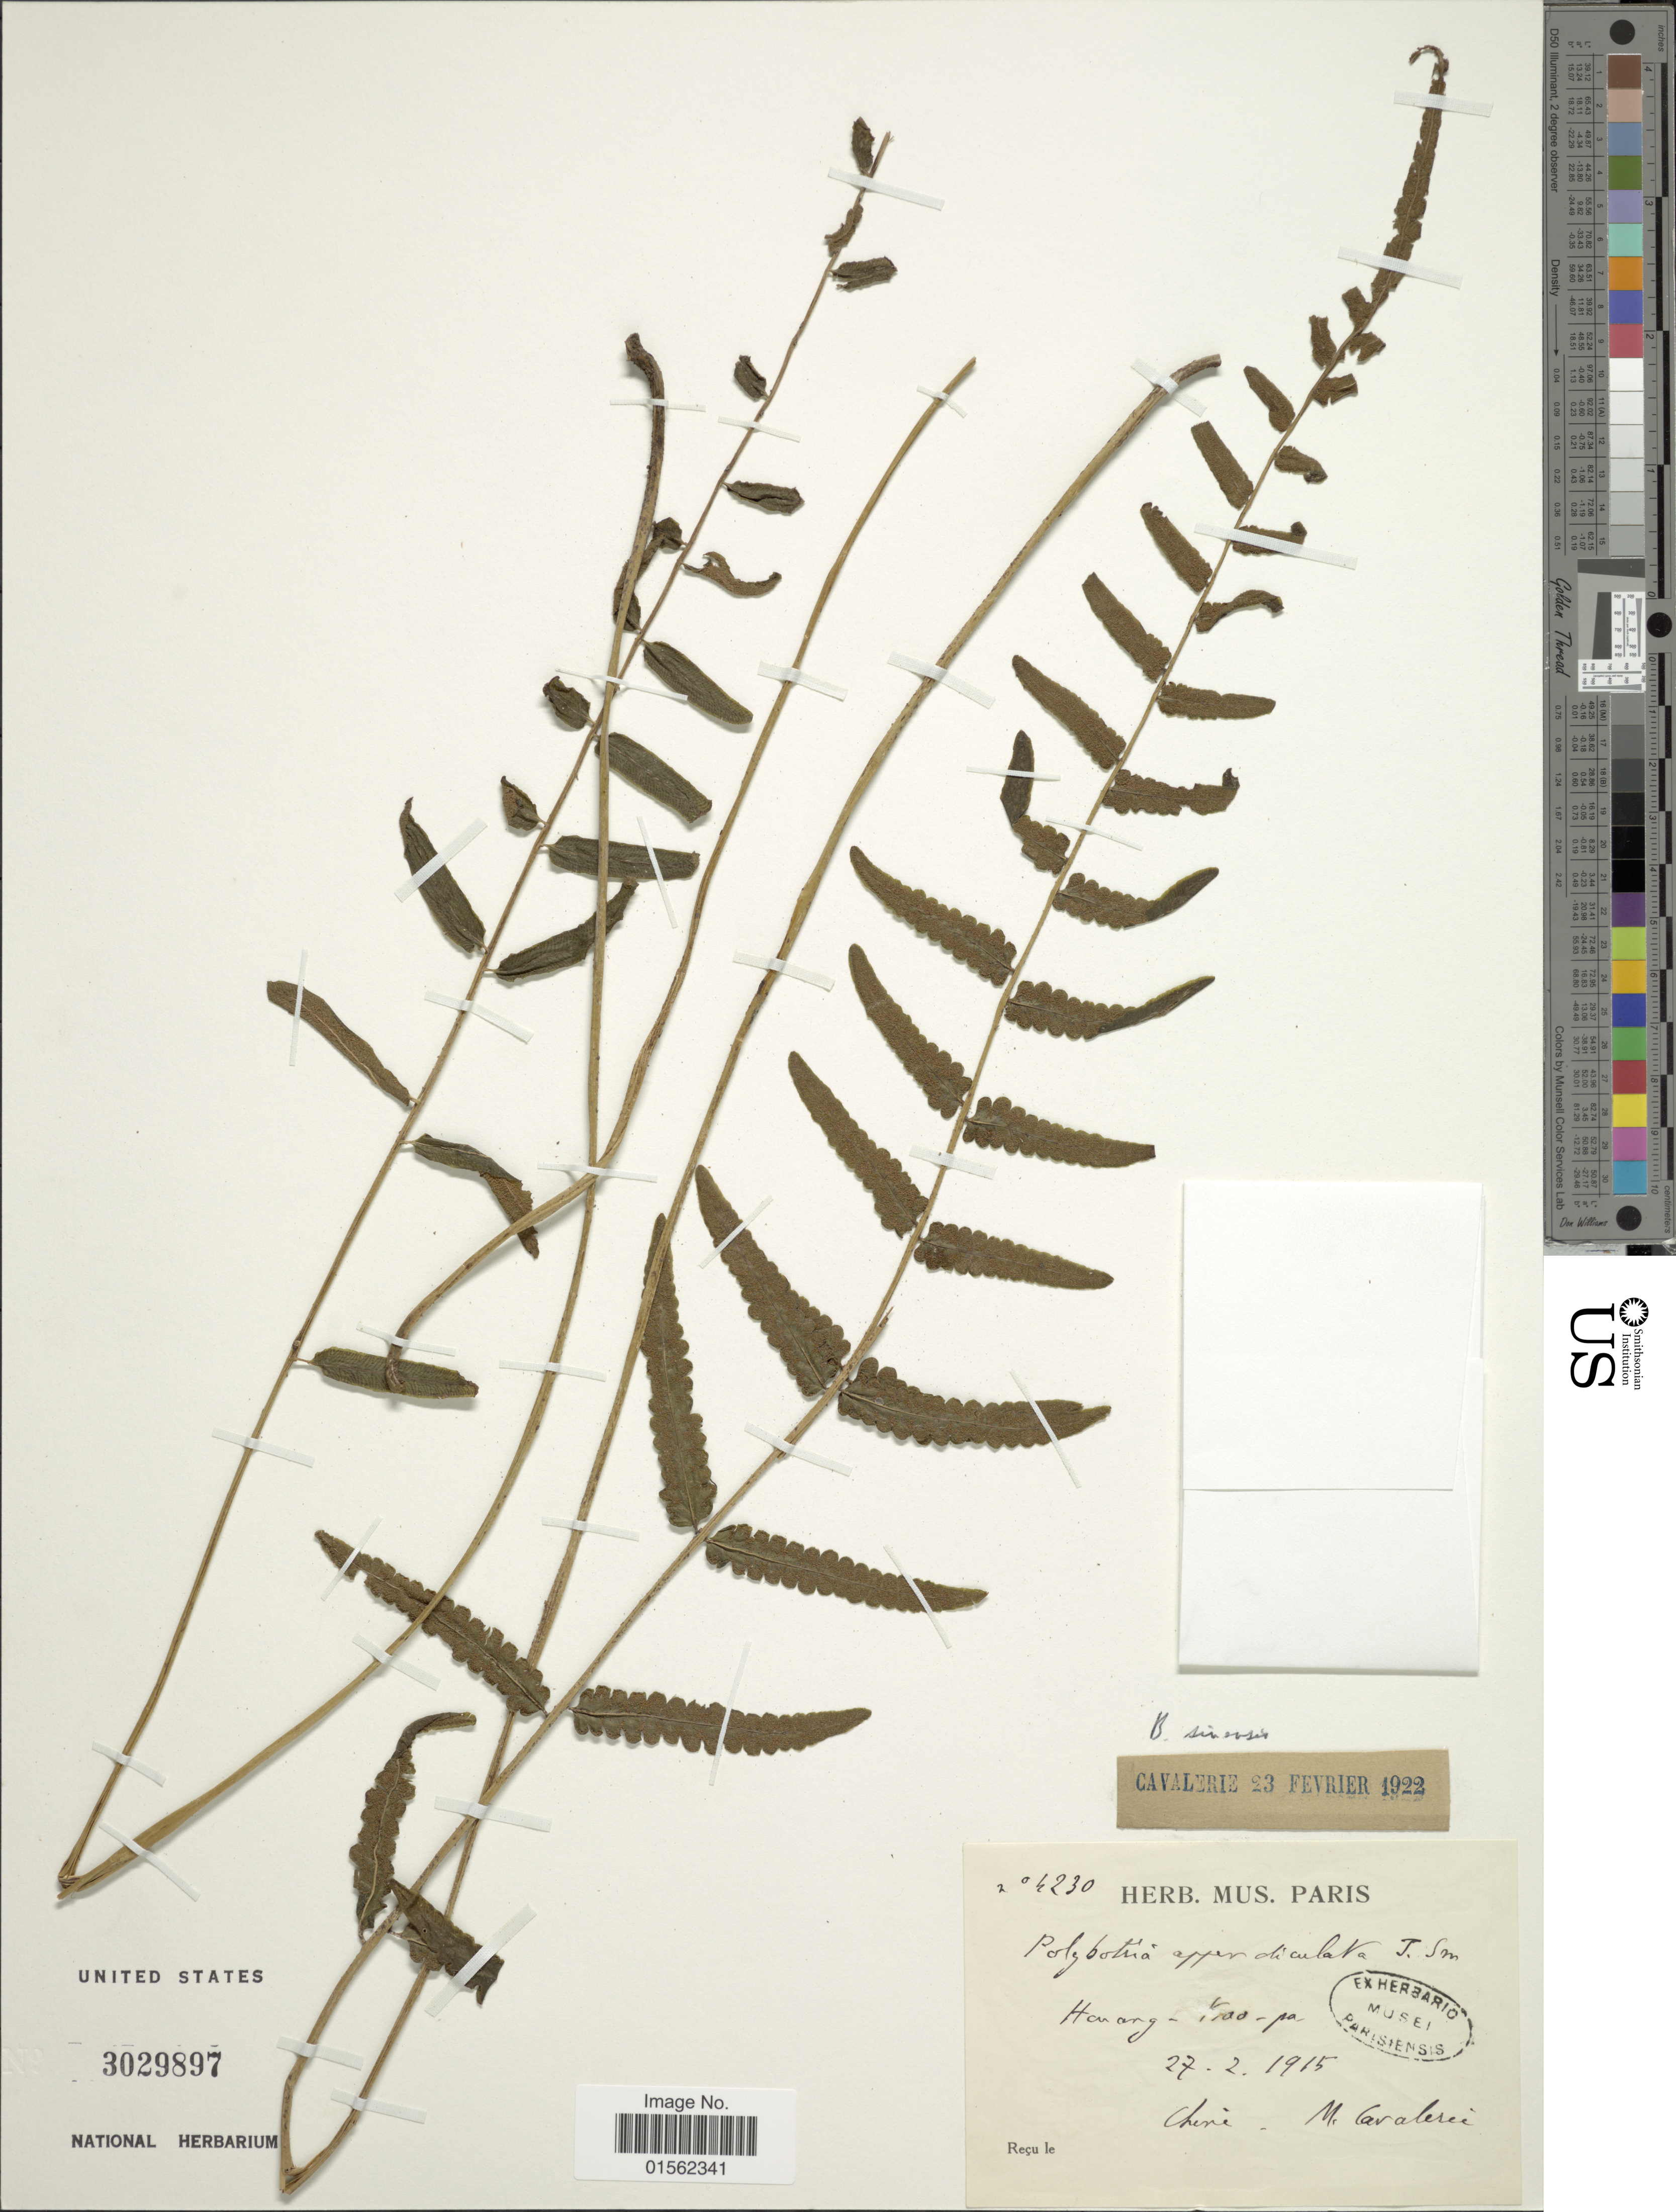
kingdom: Plantae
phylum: Tracheophyta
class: Polypodiopsida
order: Polypodiales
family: Dryopteridaceae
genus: Bolbitis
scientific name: Bolbitis sinensis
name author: (Baker) K. Iwats.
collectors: M. Cavalerie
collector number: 4230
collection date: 1915-02-27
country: China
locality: Hanang-troo-pa [interpreted]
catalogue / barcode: US 3029897